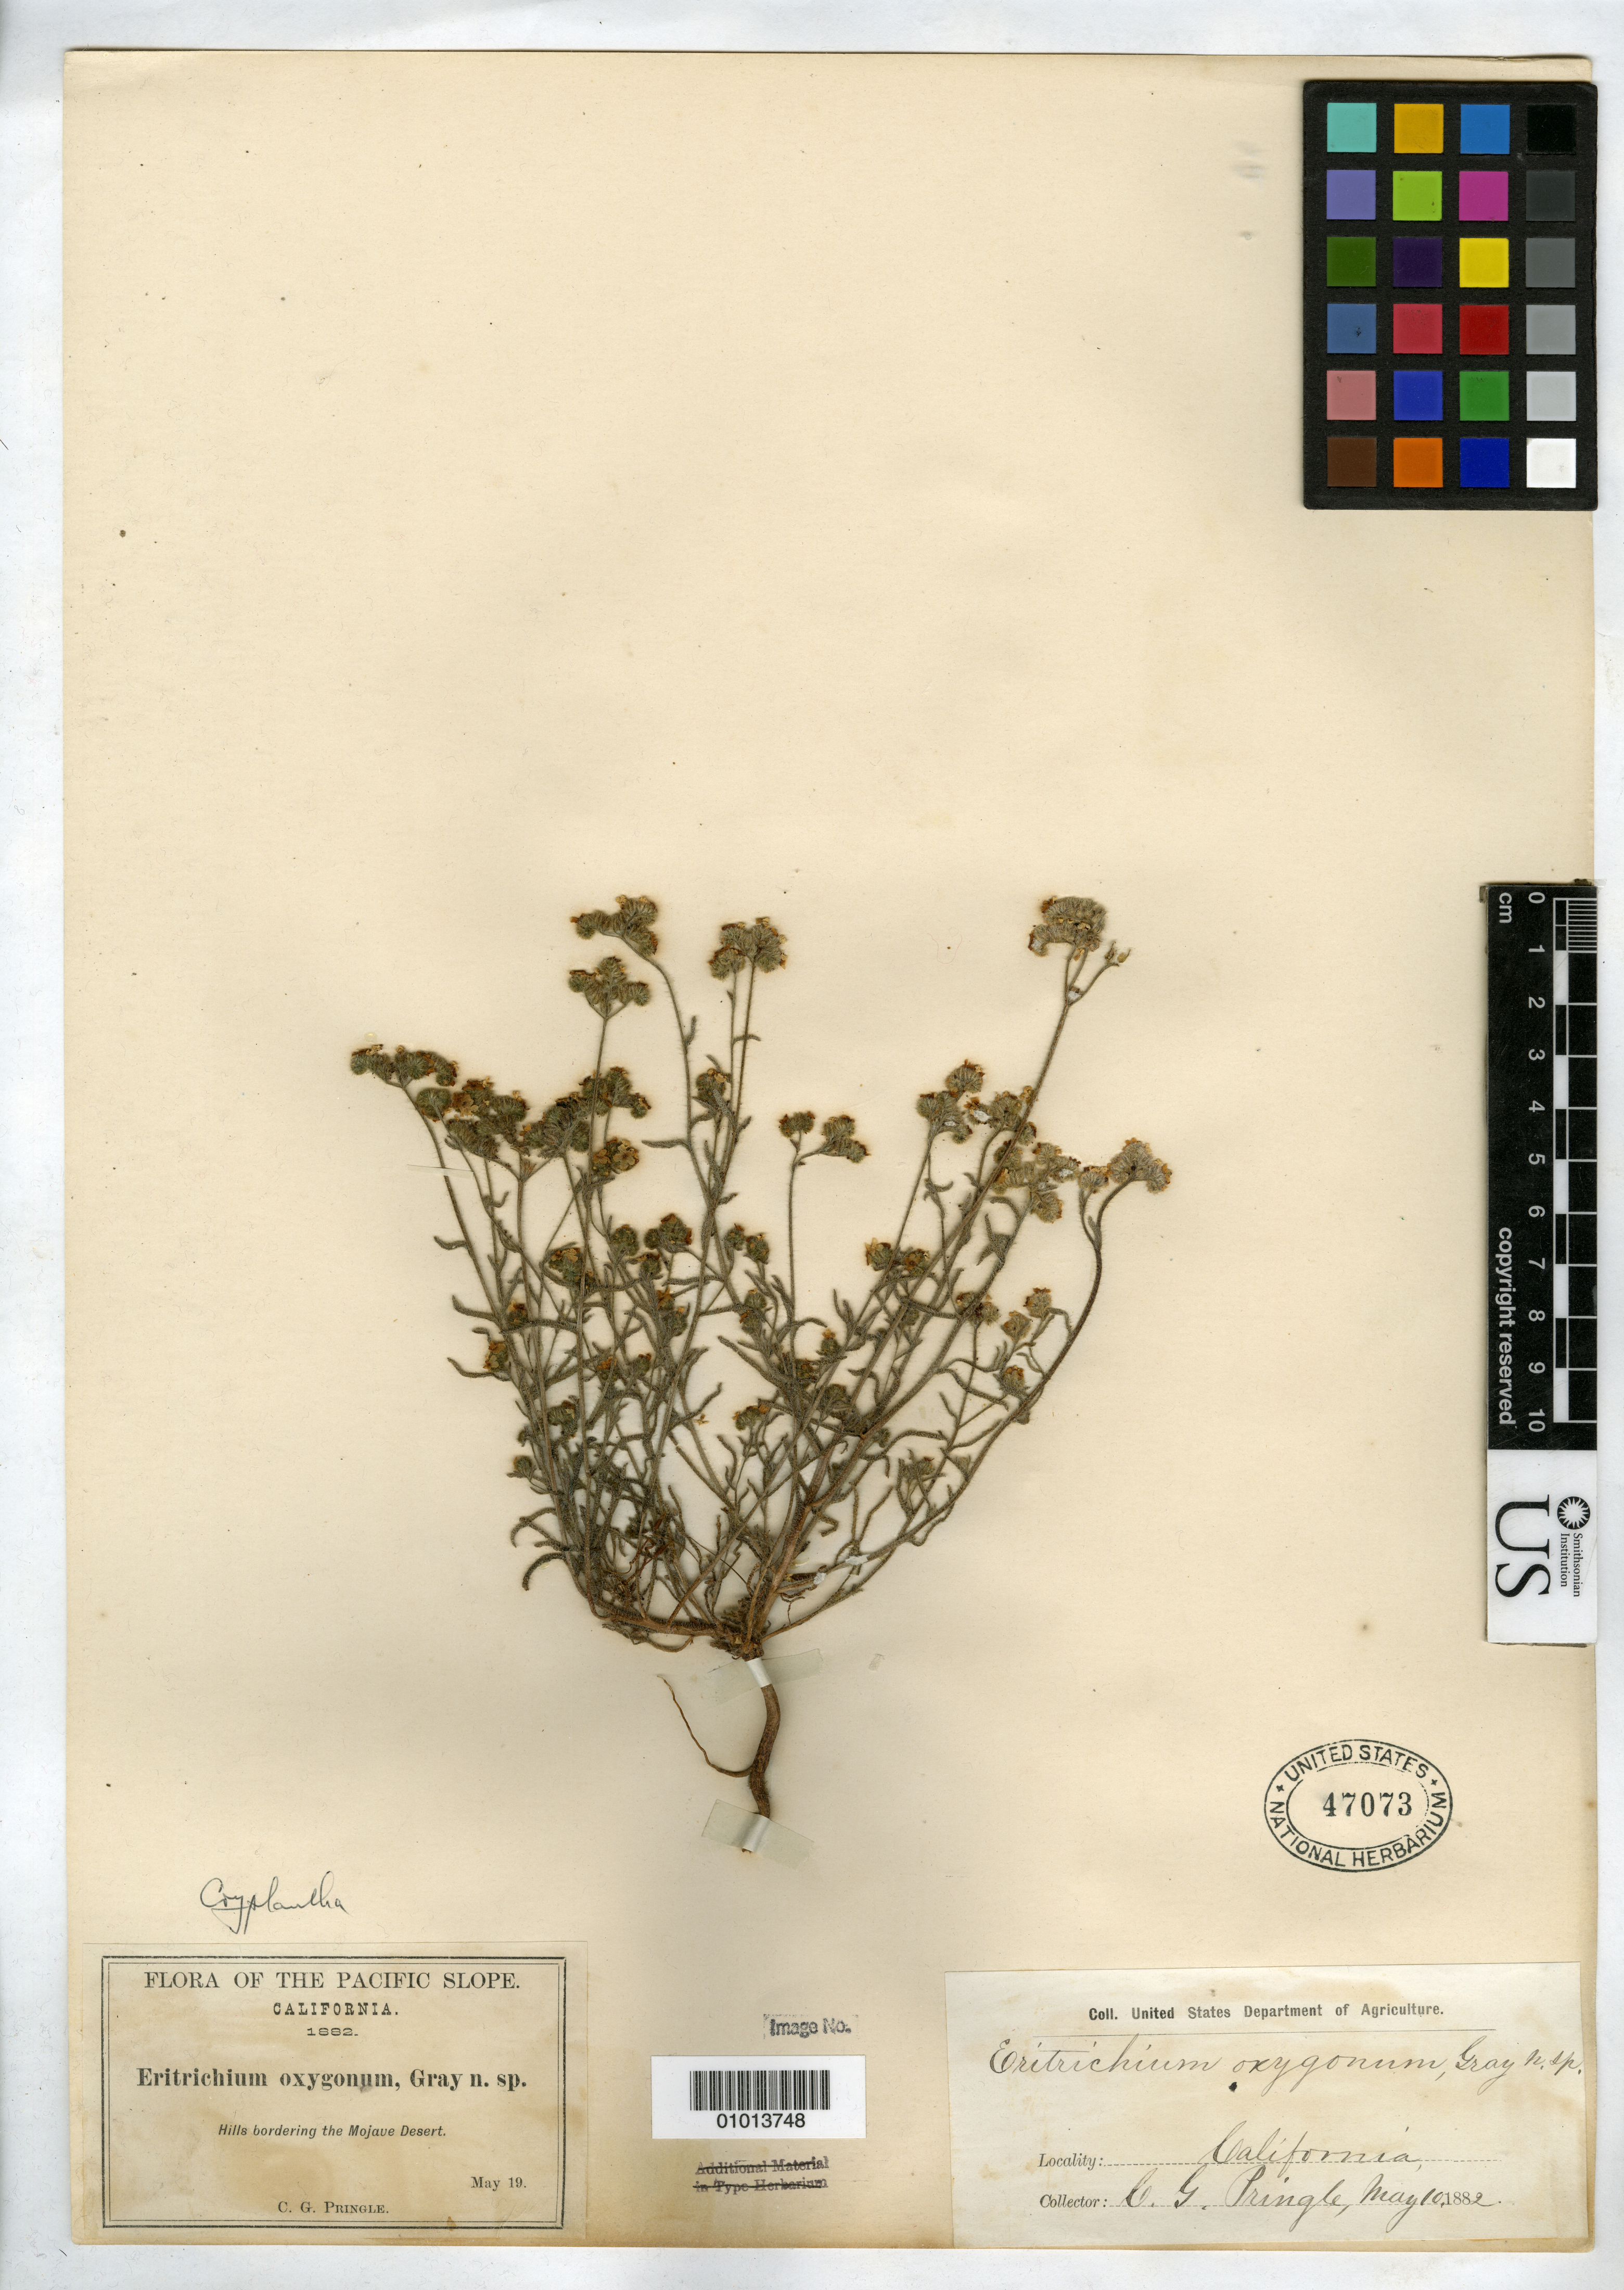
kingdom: Plantae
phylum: Tracheophyta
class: Magnoliopsida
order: Boraginales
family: Boraginaceae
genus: Eritrichium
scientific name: Eritrichium oxygonum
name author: A. Gray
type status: Isotype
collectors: C. G. Pringle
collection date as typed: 19 May 1882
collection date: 1882-05-19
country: United States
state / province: California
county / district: San Bernardino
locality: Hills bordering Mojave Desert.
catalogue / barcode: US 47073